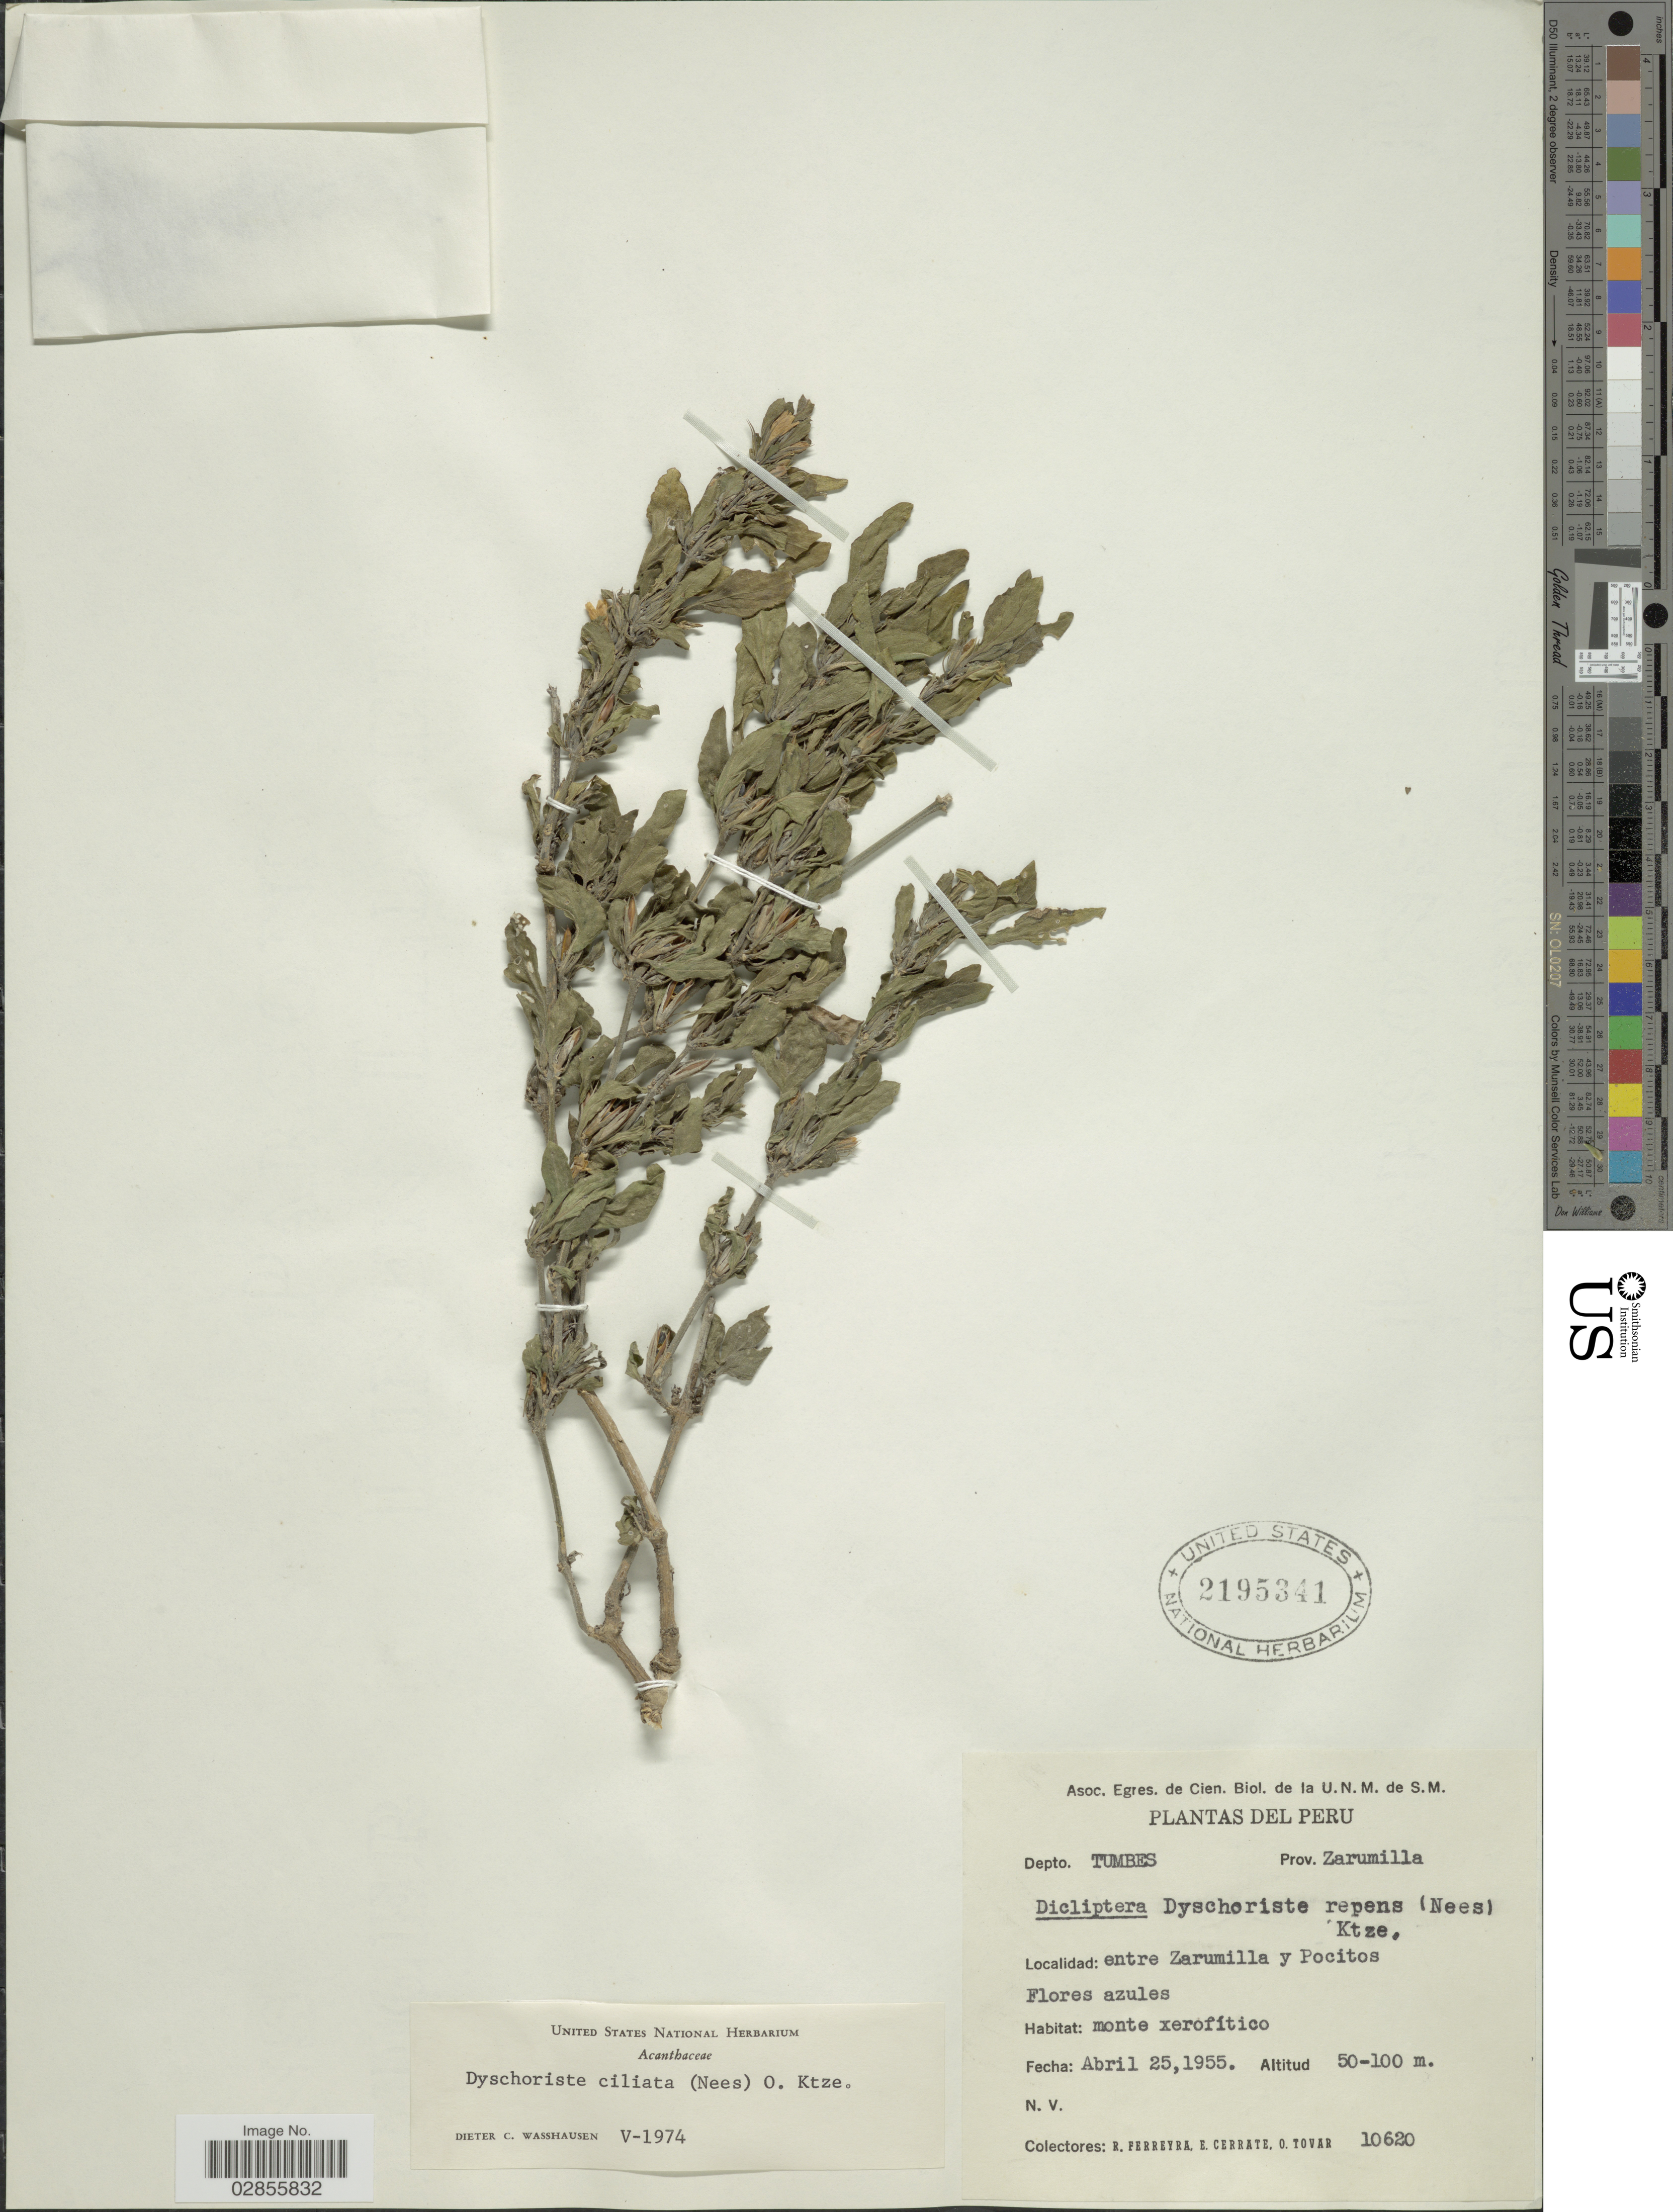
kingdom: Plantae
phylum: Tracheophyta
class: Magnoliopsida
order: Lamiales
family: Acanthaceae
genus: Dyschoriste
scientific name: Dyschoriste sp.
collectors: R. A. Ferreyra, E. Cerrate & O. Tovar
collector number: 10620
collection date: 1955-04-25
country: Peru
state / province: Tumbes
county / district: Zarumilla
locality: Entre Zarumilla y Pocitos.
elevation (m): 50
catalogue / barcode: US 2195341